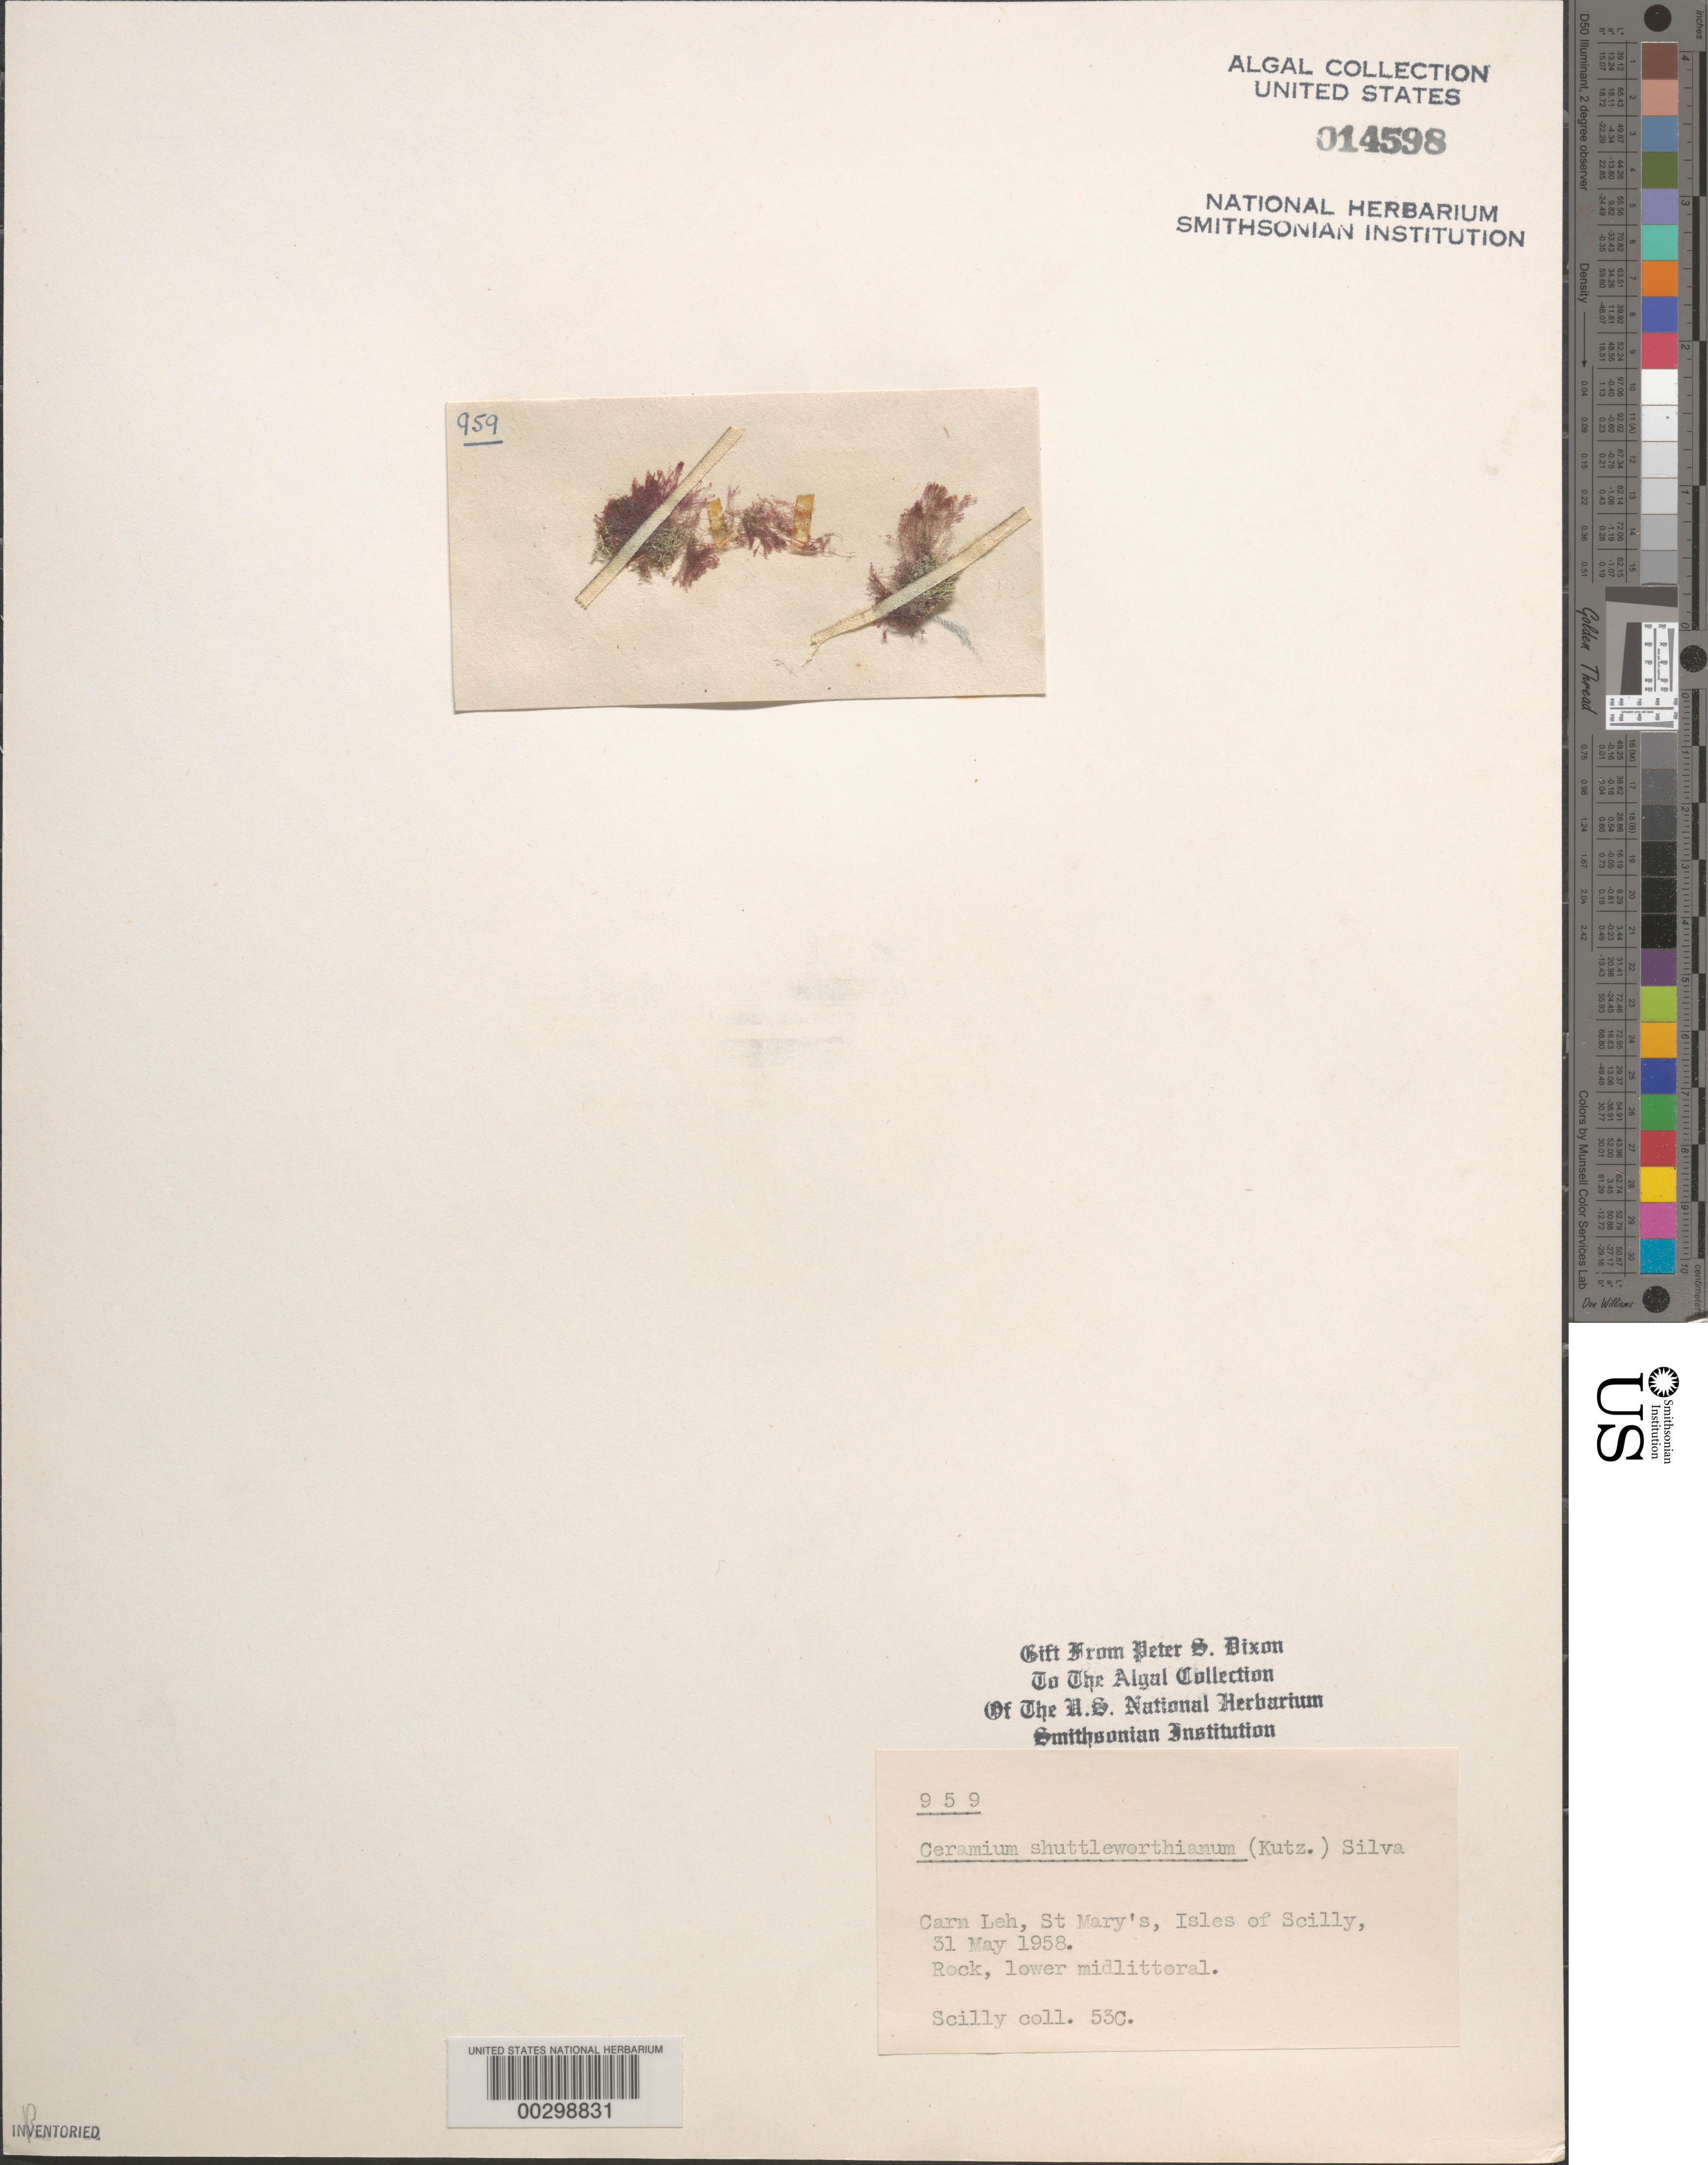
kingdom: Plantae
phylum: Rhodophyta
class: Florideophyceae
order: Ceramiales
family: Ceramiaceae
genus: Ceramium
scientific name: Ceramium shuttleworthianum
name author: (Kütz.) Rabenh.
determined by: Dixon, P. S.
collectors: P. S. Dixon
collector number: PSD 959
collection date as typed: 31 May 1958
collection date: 1958-05-31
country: United Kingdom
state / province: England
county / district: Council of the Isles of Scilly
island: St. Mary's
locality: Carn Leh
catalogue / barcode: US 14598